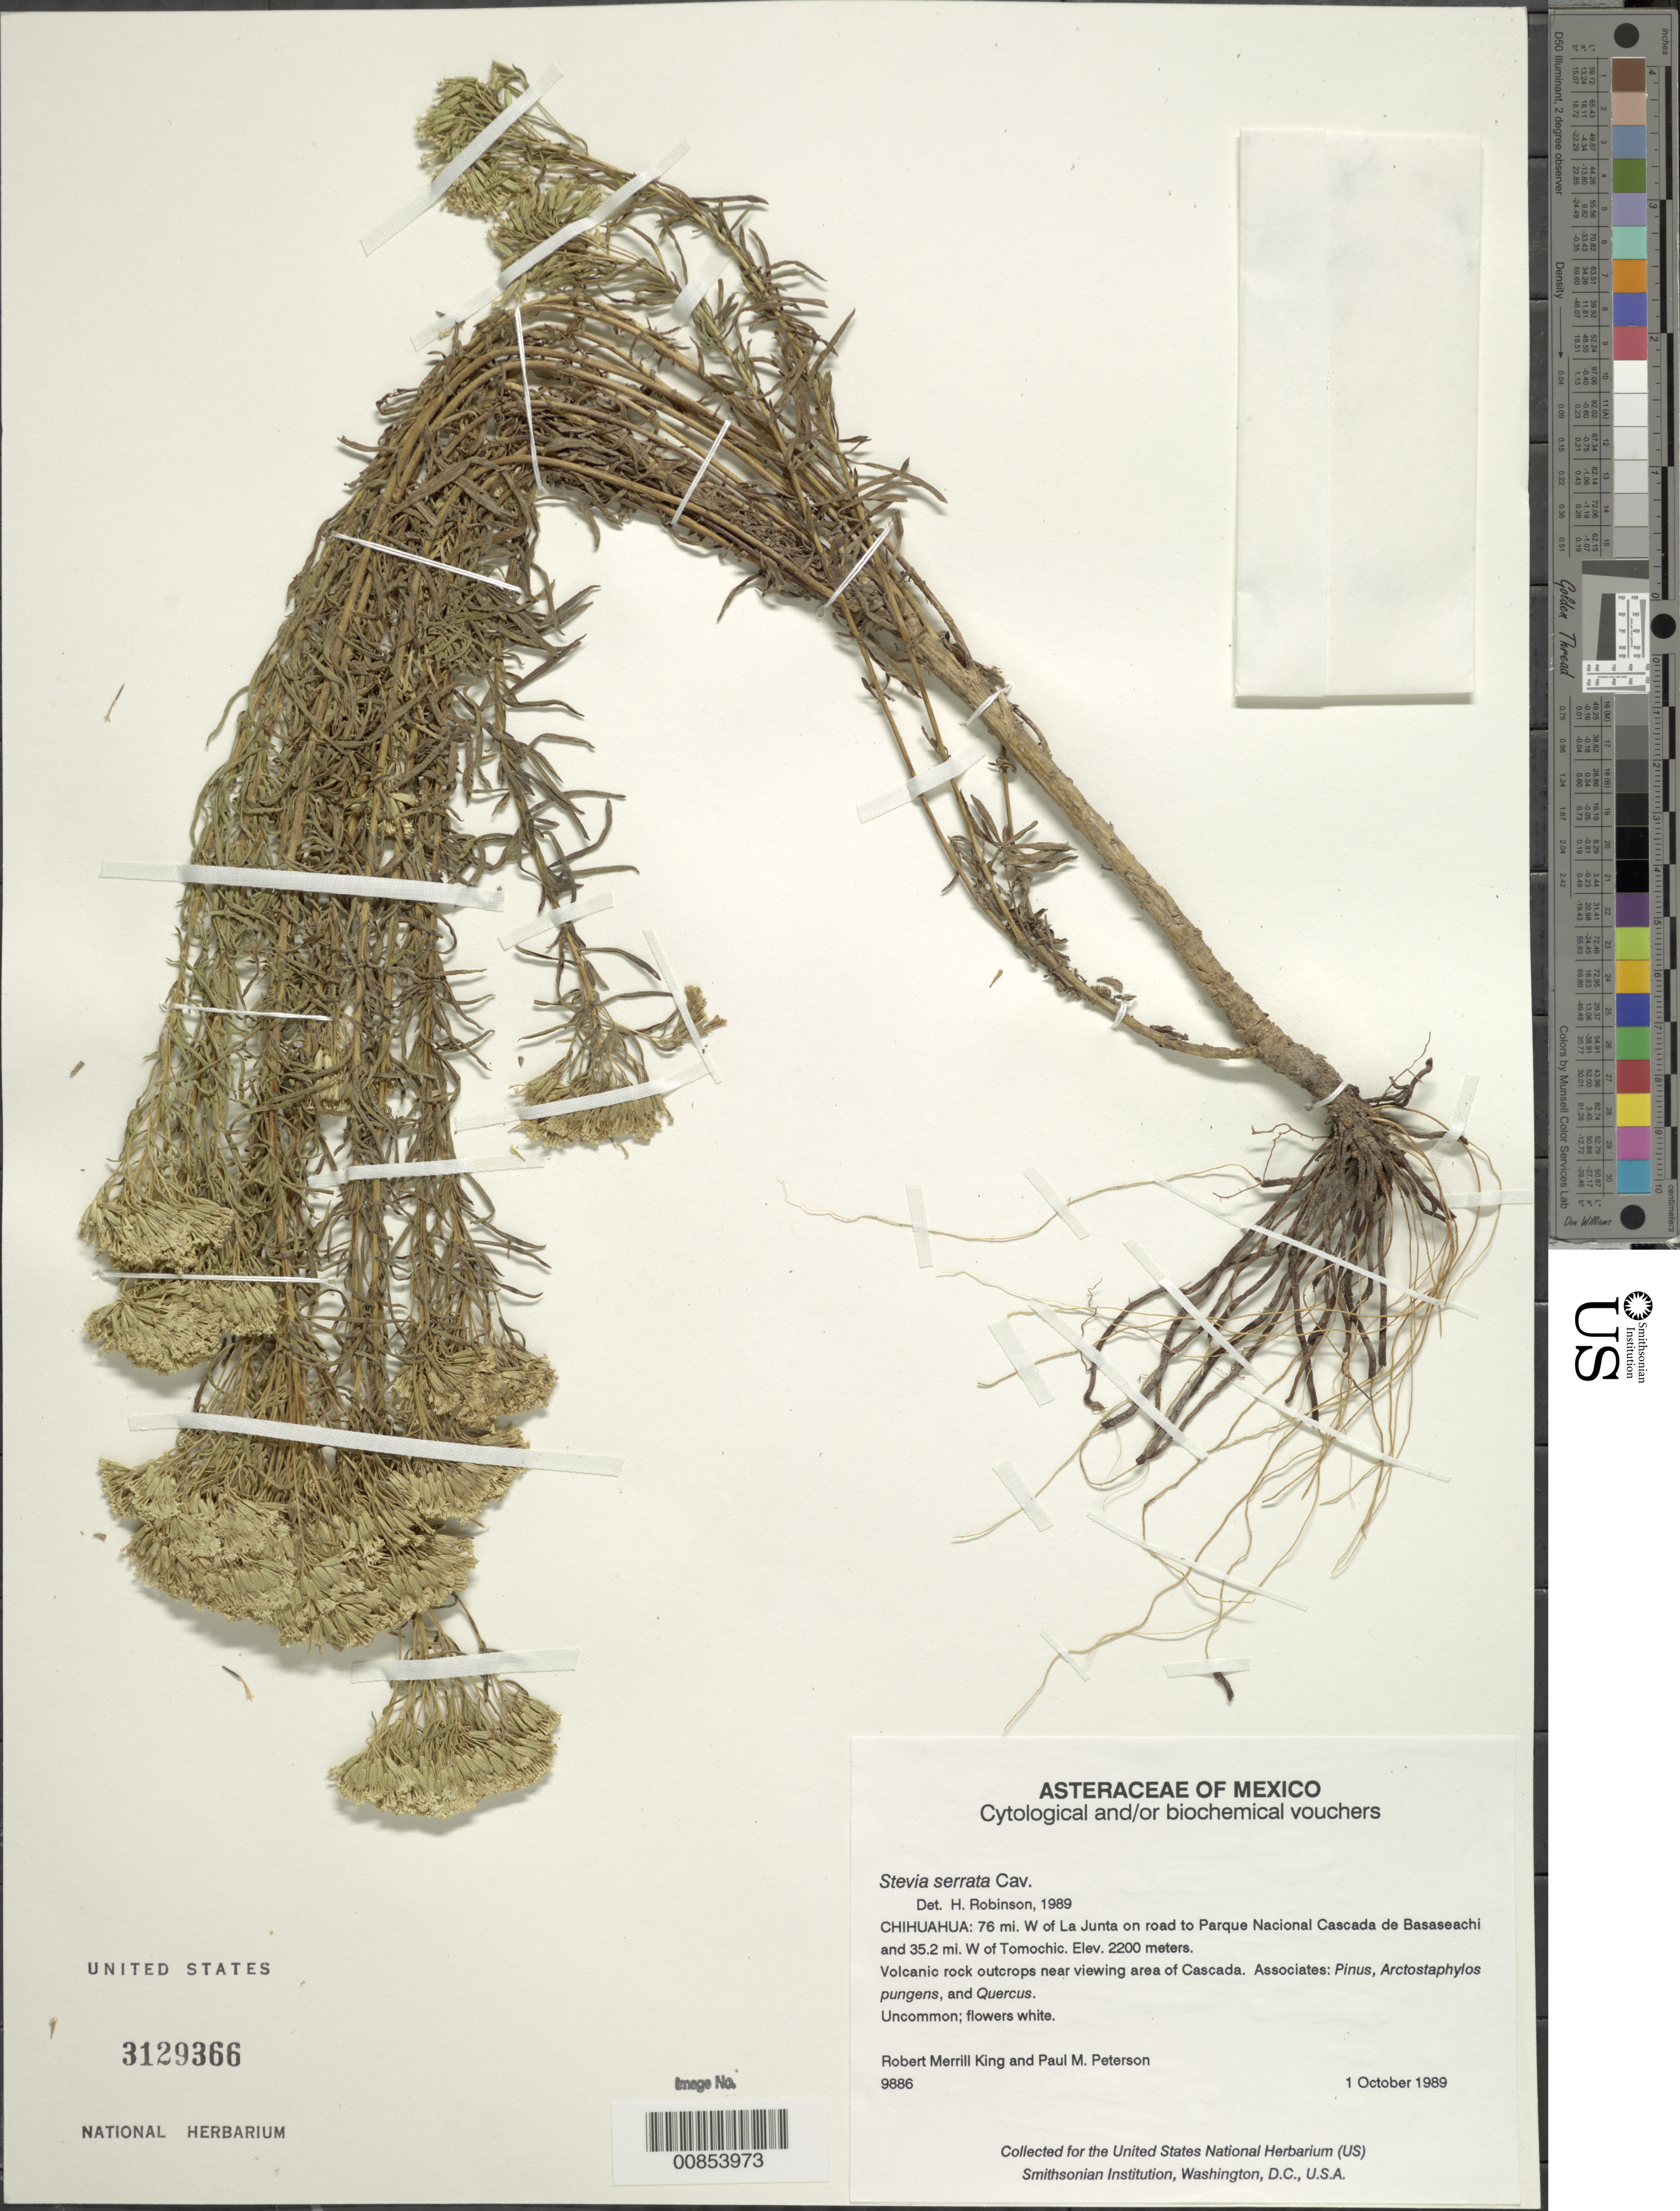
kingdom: Plantae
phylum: Tracheophyta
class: Magnoliopsida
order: Asterales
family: Asteraceae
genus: Stevia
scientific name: Stevia serrata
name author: Cav.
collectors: R. M. King & P. M. Peterson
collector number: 9886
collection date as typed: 01 Oct 1989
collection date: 1989-10-01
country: Mexico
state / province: Chihuahua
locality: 76 mi. W of La Junta on road to Parque Nacional Cascada de Basaseachic and 35.2 mi. W of Tomochic. Near viewing area of Cascada.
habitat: Volcanic rock outcrops. Associates: Pinus, Arcostaphylos pungens and Quercus.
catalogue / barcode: US 3129366